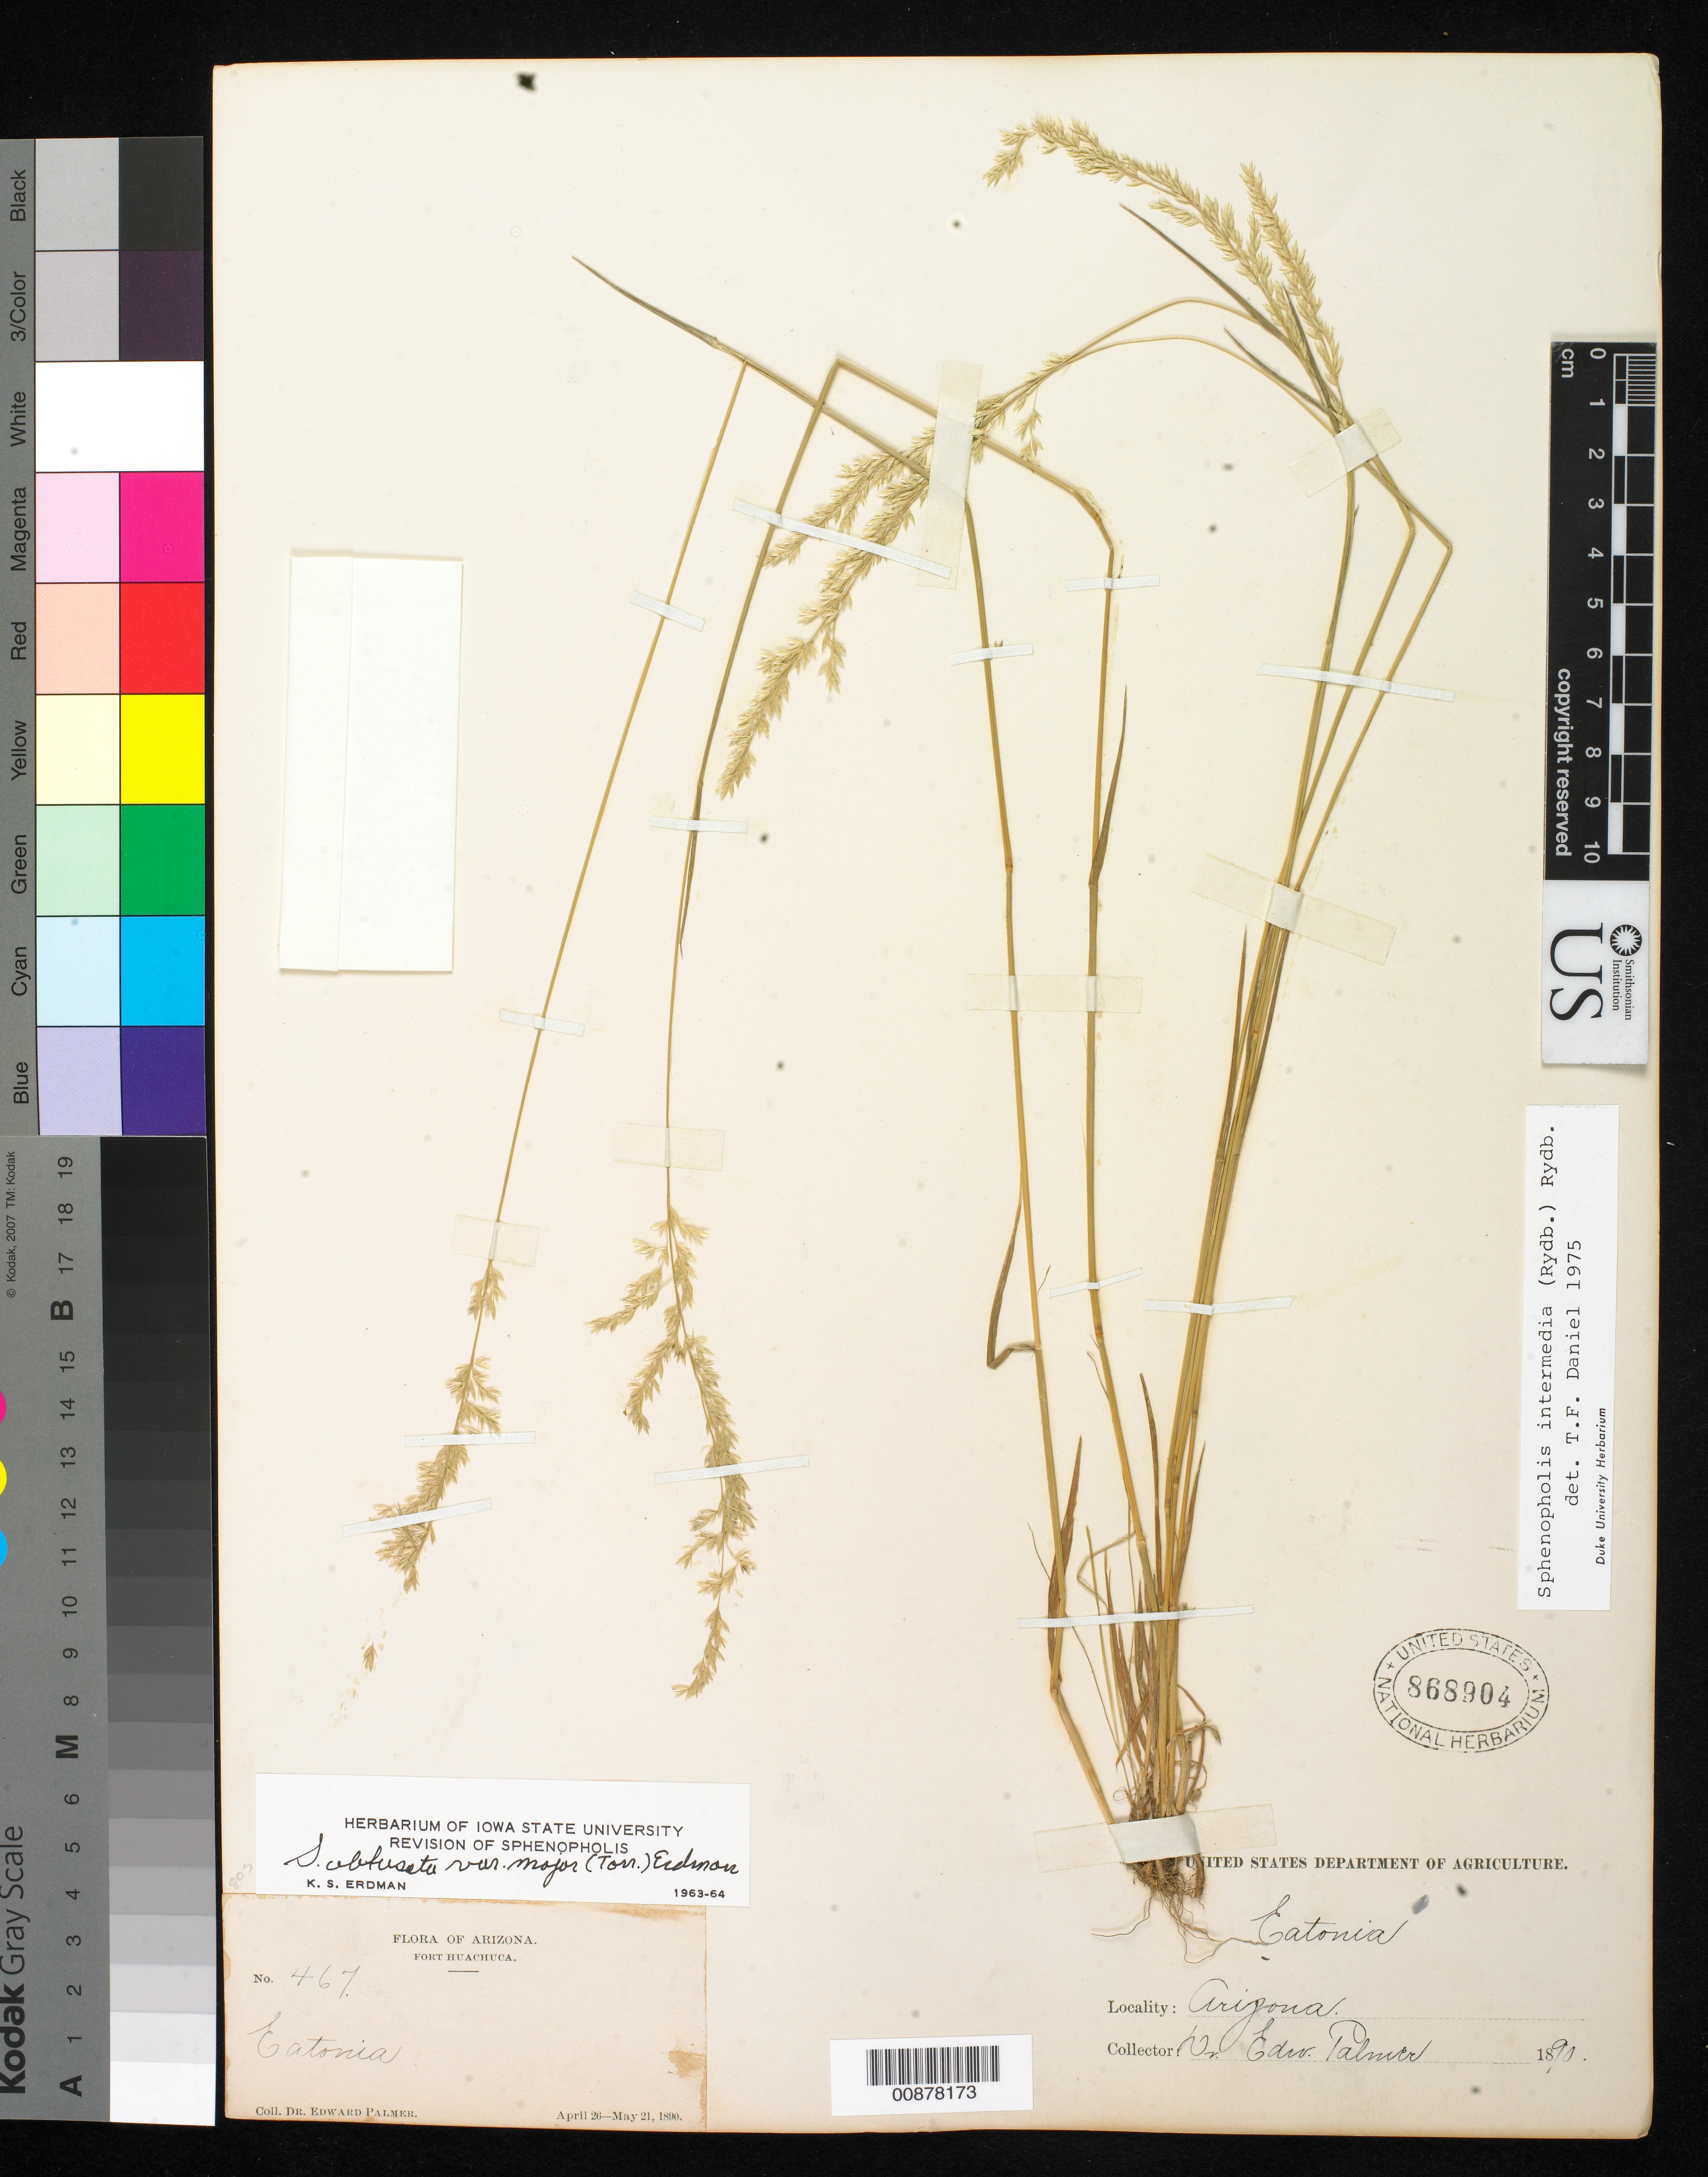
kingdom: Plantae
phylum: Tracheophyta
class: Liliopsida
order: Poales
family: Poaceae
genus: Sphenopholis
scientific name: Sphenopholis intermedia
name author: (Rydb.) Rydb.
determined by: Daniel, Thomas F.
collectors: E. Palmer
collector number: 467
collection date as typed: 26 Apr 1890 to 21 May 1890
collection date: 1890-04-26/1890-05-21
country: United States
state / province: Arizona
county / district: Cochise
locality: Fort Huachuca.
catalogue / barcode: US 868904